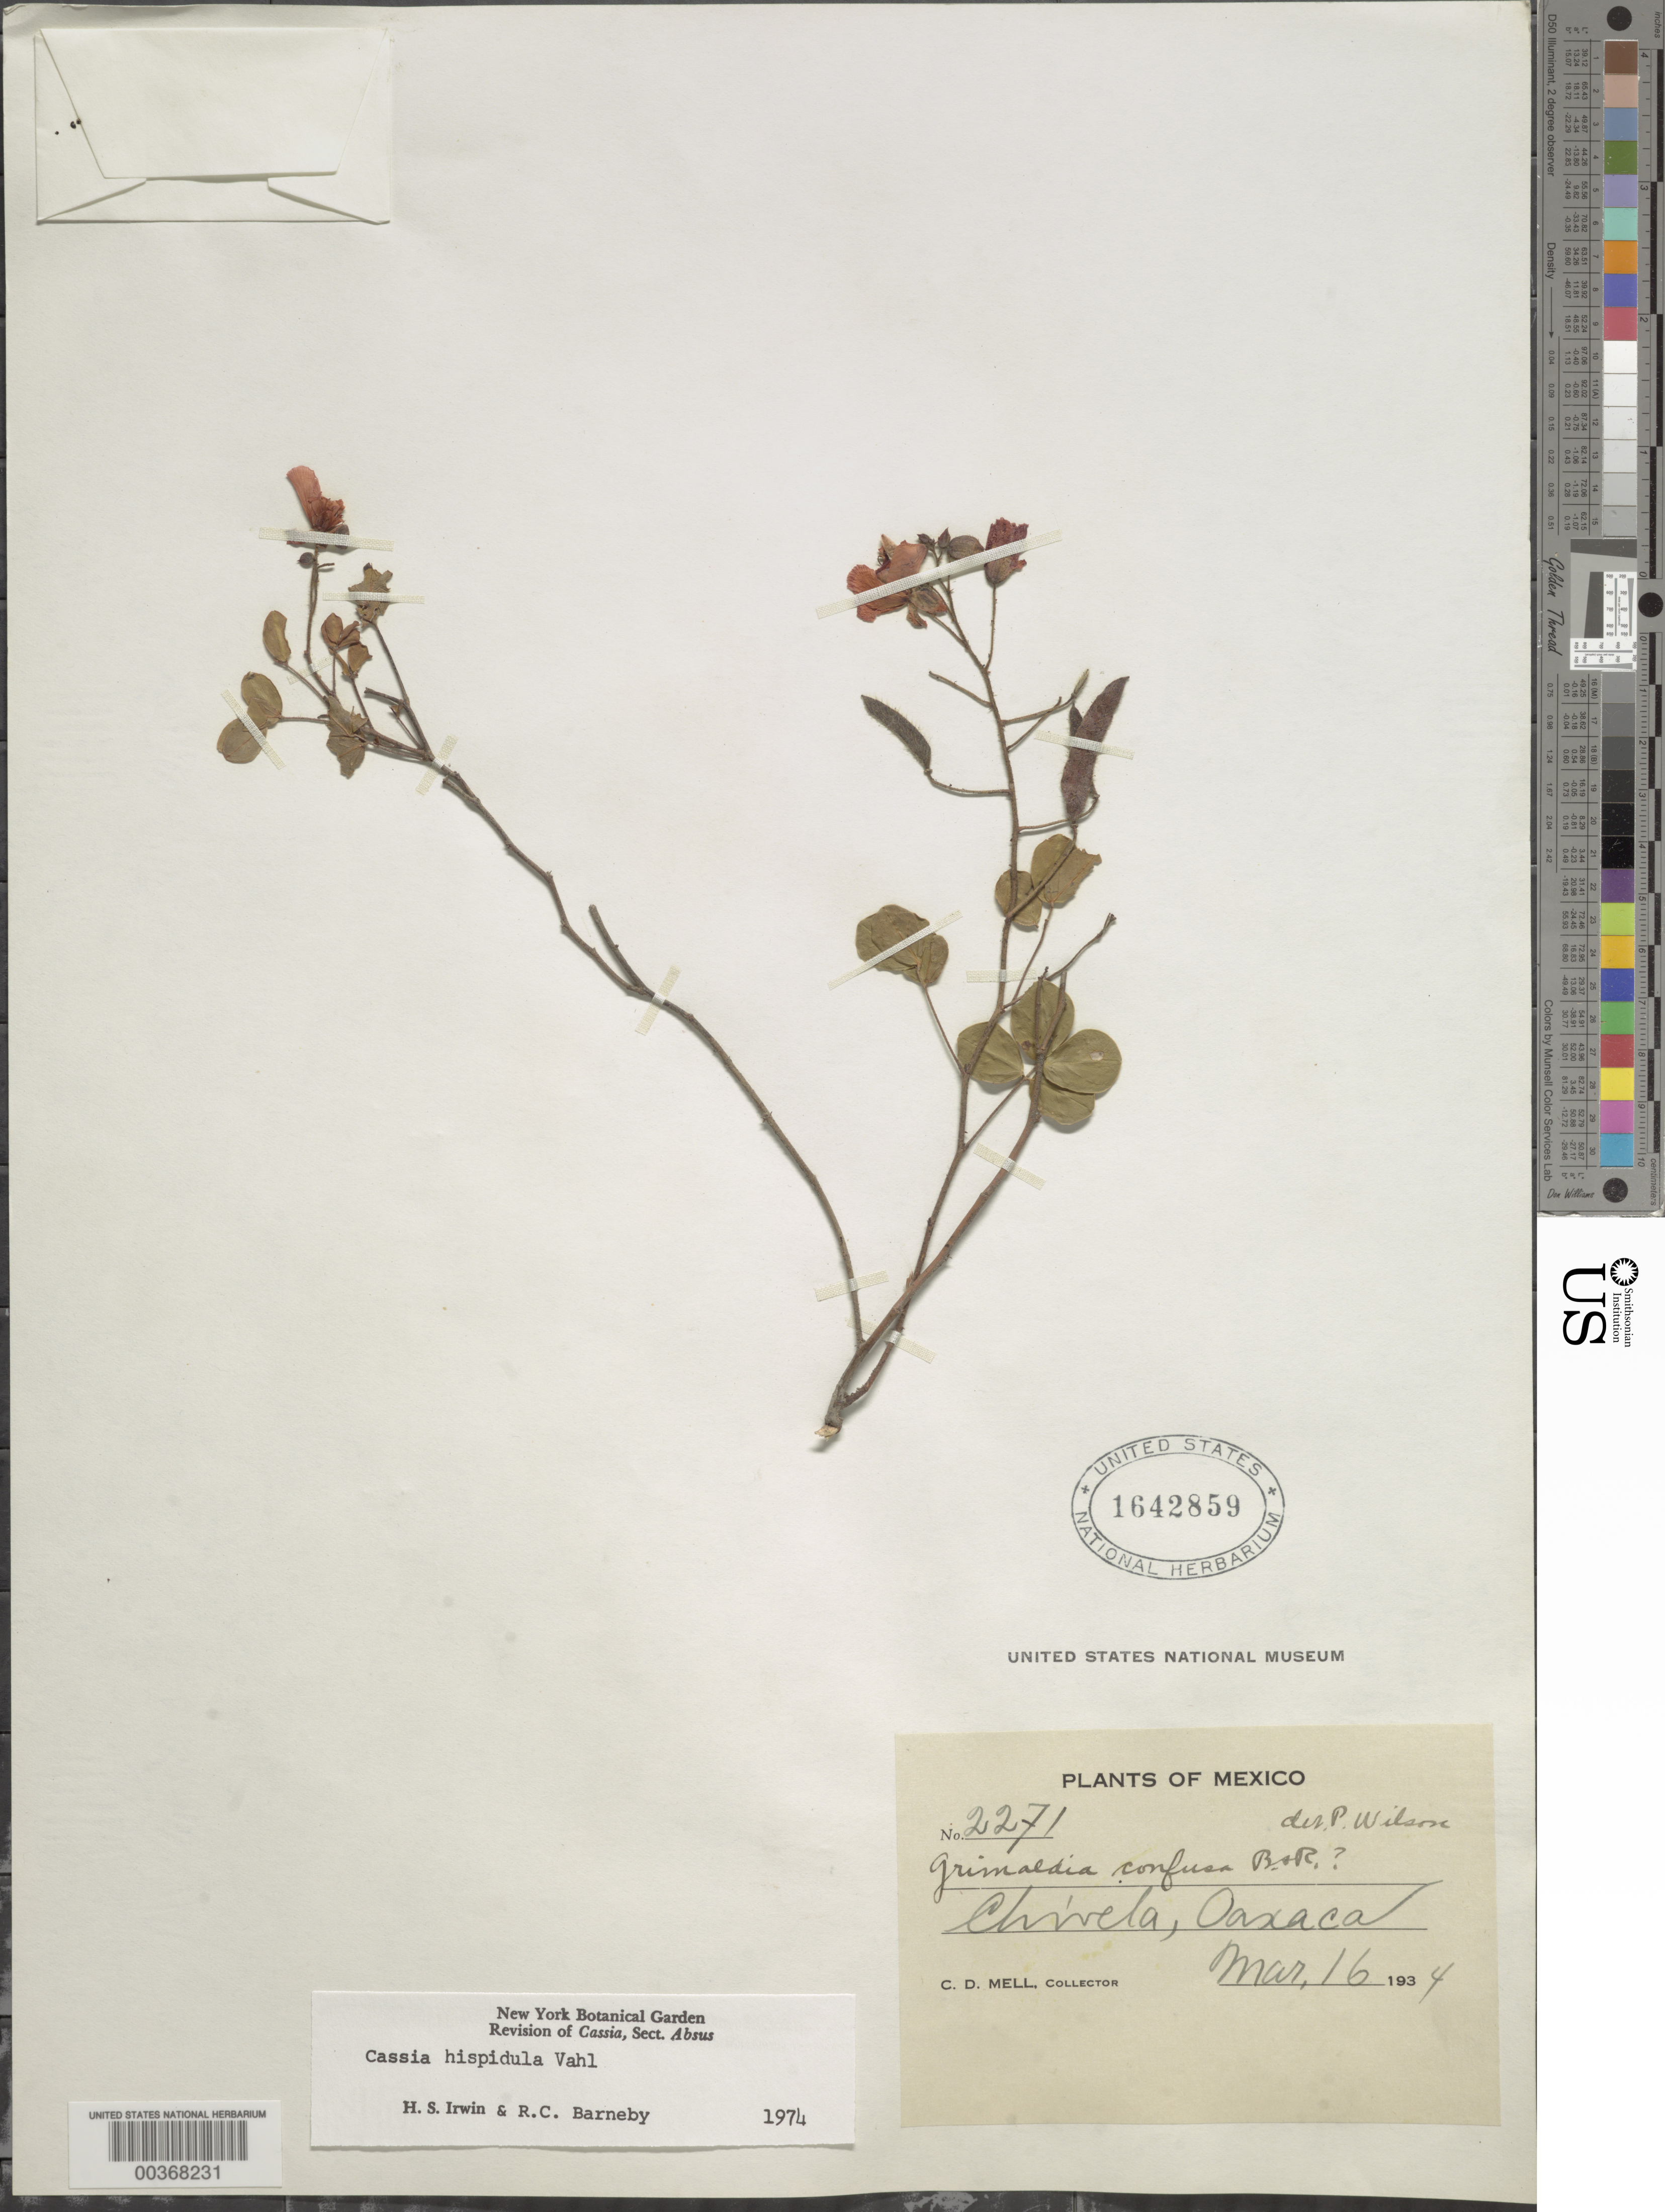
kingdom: Plantae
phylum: Tracheophyta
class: Magnoliopsida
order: Fabales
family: Fabaceae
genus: Chamaecrista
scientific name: Chamaecrista hispidula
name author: (Vahl) H.S. Irwin & Barneby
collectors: C. D. Mell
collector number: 2271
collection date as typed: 16 Mar 1934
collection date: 1934-03-16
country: Mexico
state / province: Oaxaca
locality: Chivela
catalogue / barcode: US 1642859